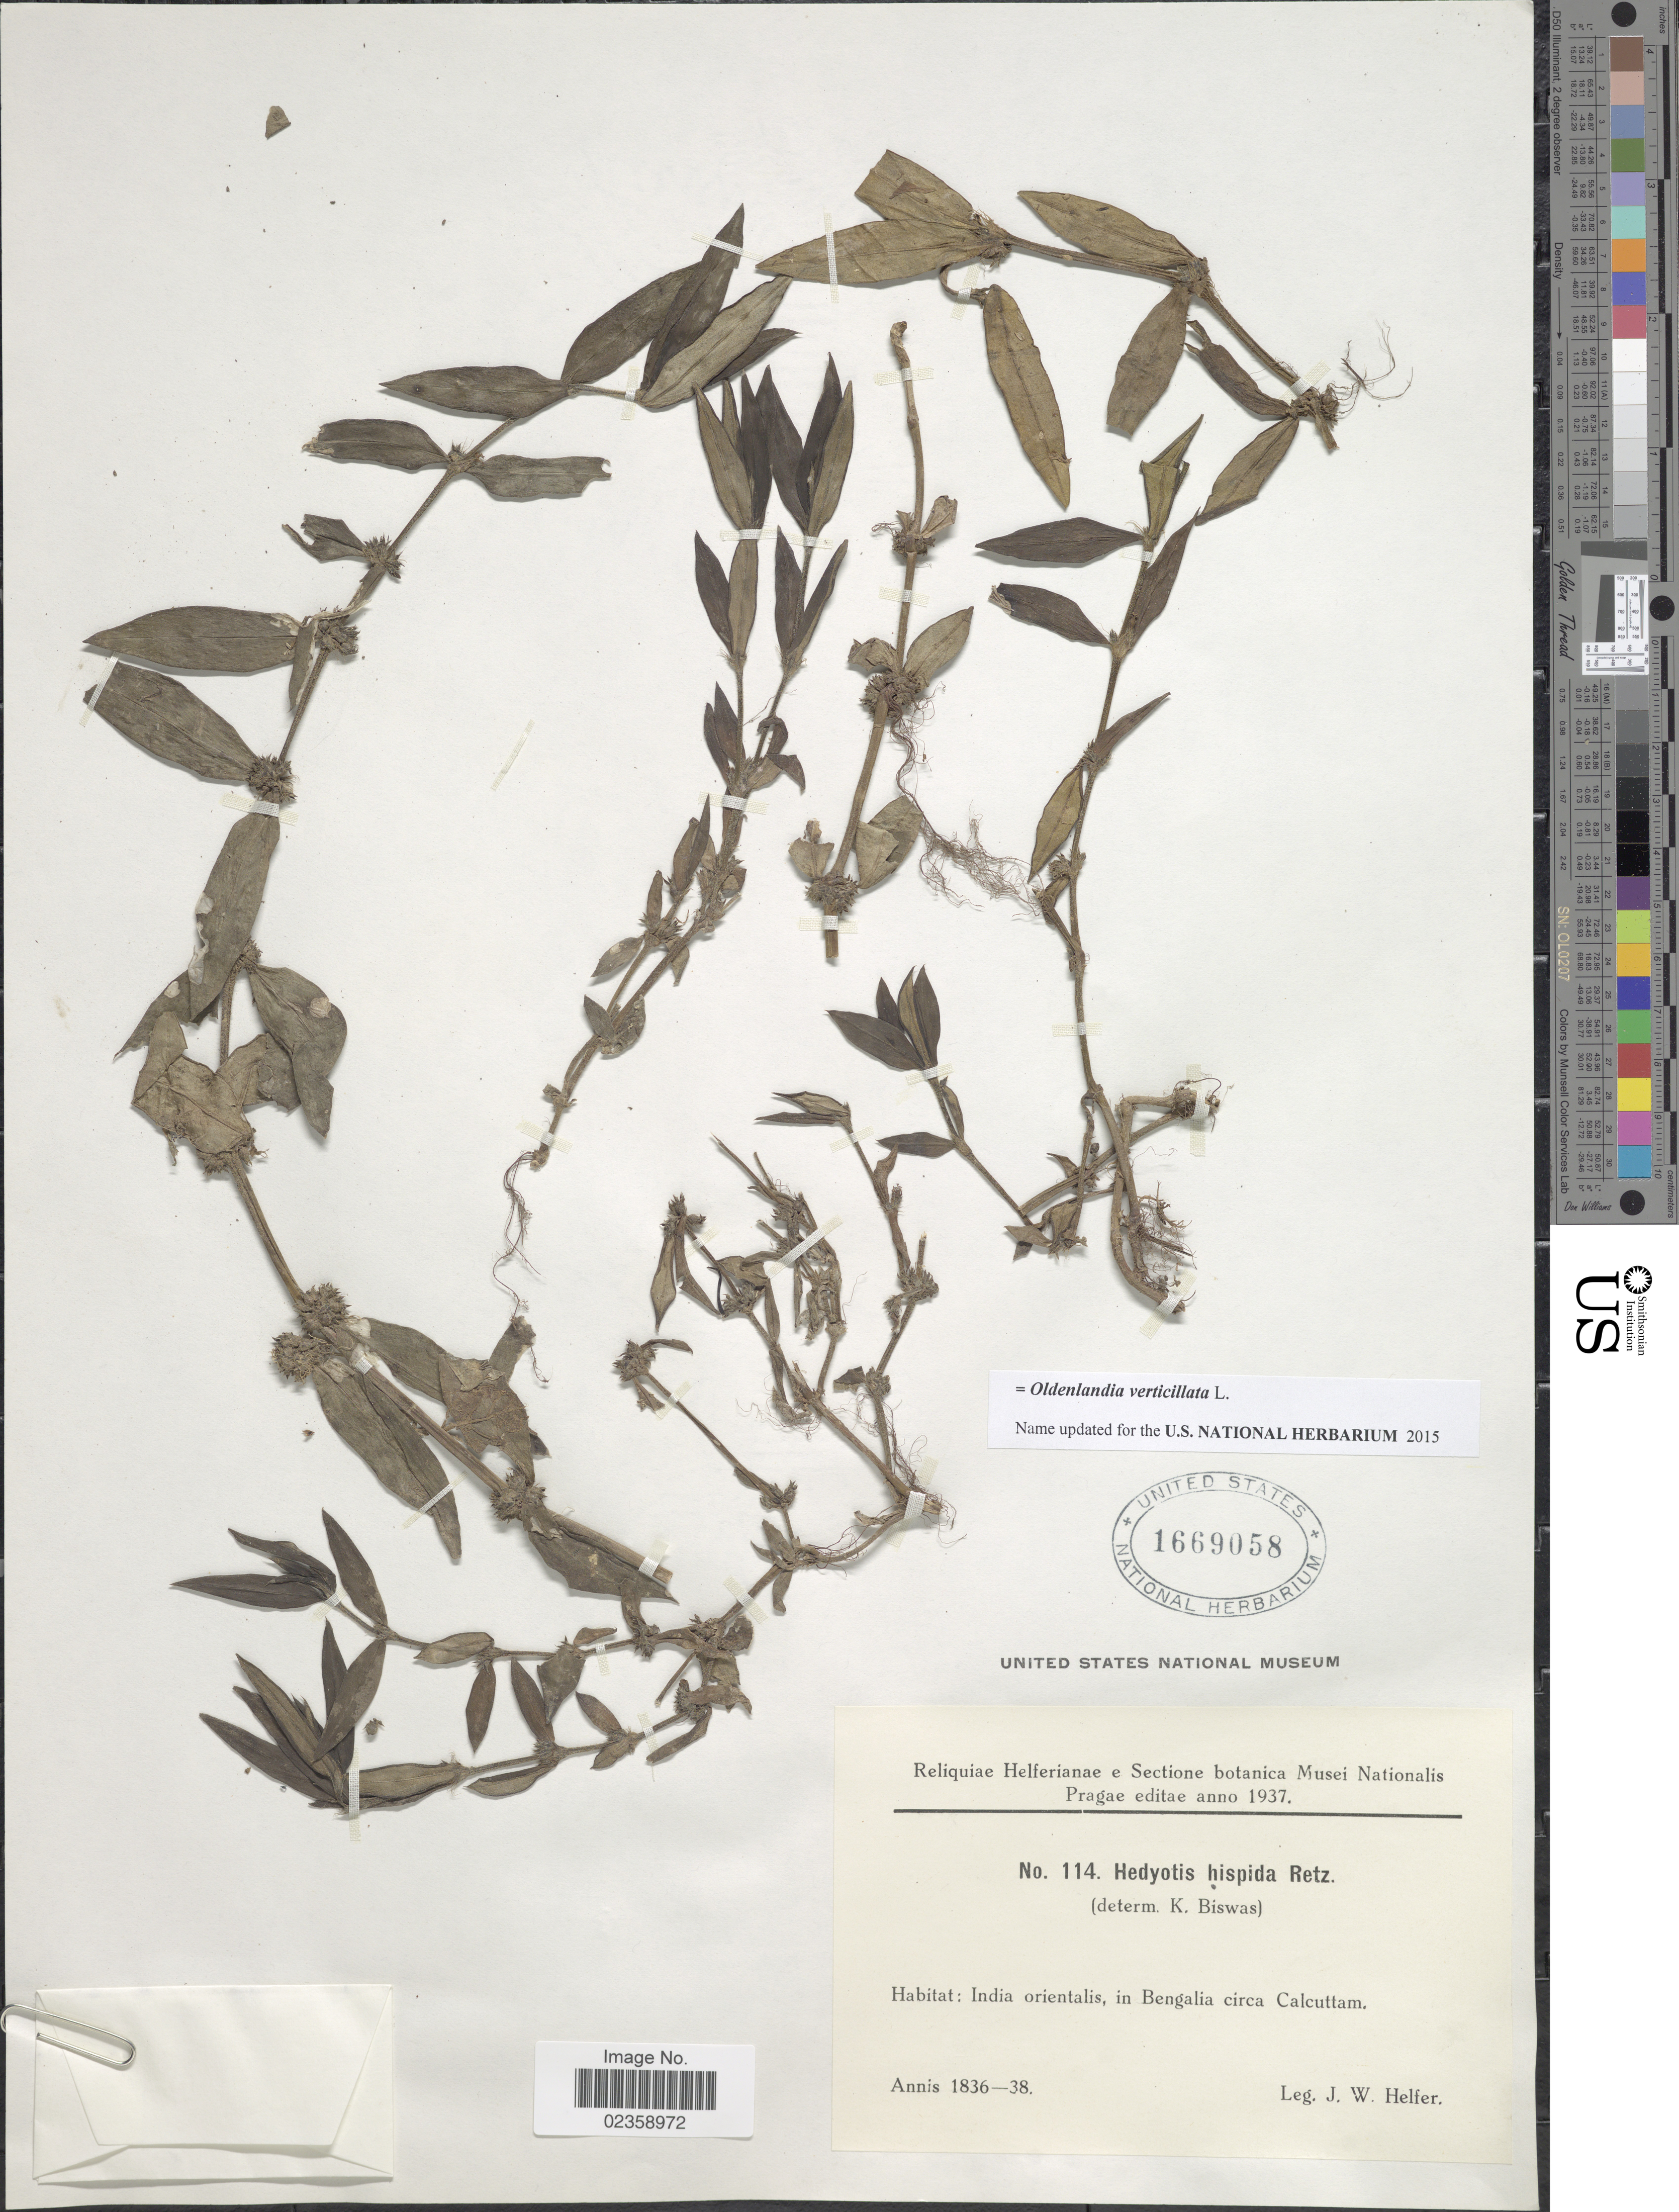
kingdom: Plantae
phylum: Tracheophyta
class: Magnoliopsida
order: Gentianales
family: Rubiaceae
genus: Oldenlandia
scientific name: Oldenlandia verticillata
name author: L.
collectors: J. W. Helfer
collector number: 114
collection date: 1836/1838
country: India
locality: India orientalis, in Bengalia circa Calcuttam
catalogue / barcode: US 1669058